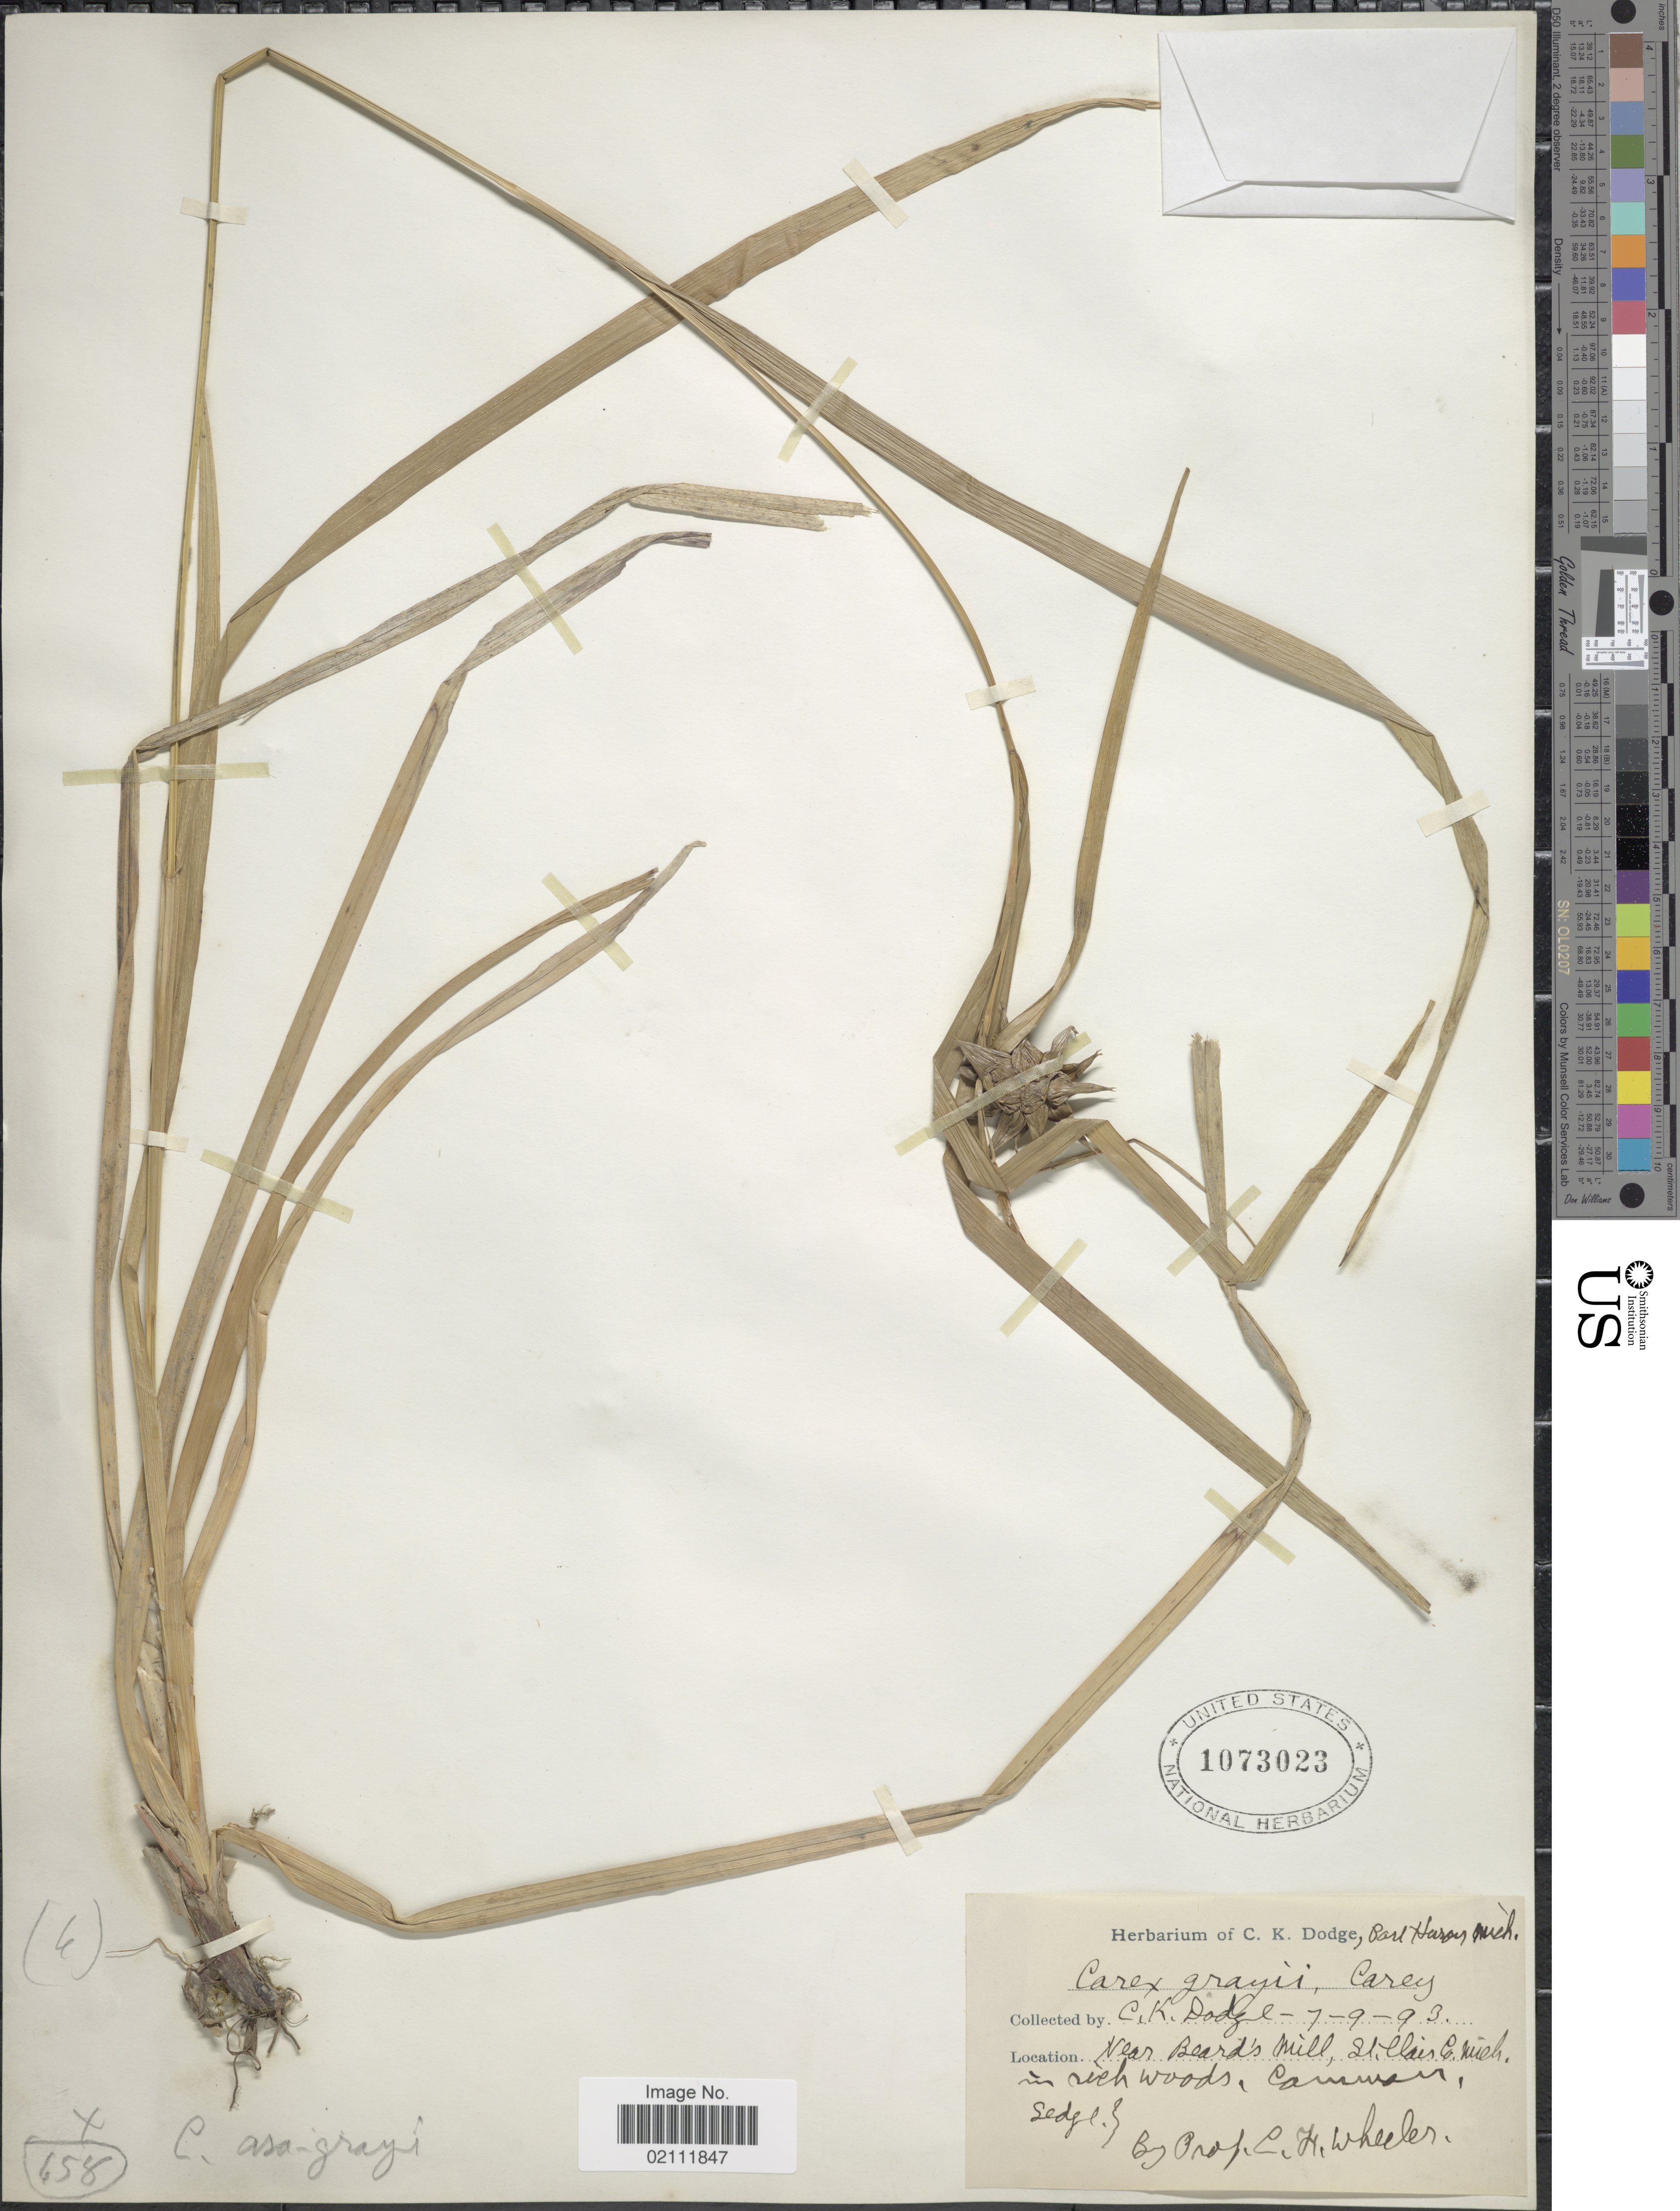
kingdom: Plantae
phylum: Tracheophyta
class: Liliopsida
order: Poales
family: Cyperaceae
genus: Carex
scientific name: Carex grayi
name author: J. Carey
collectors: C. K. Dodge & C. Wheeler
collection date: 1893-09-07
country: United States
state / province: Michigan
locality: Near Beard's Mill, St. Clair Co.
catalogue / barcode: US 1073023